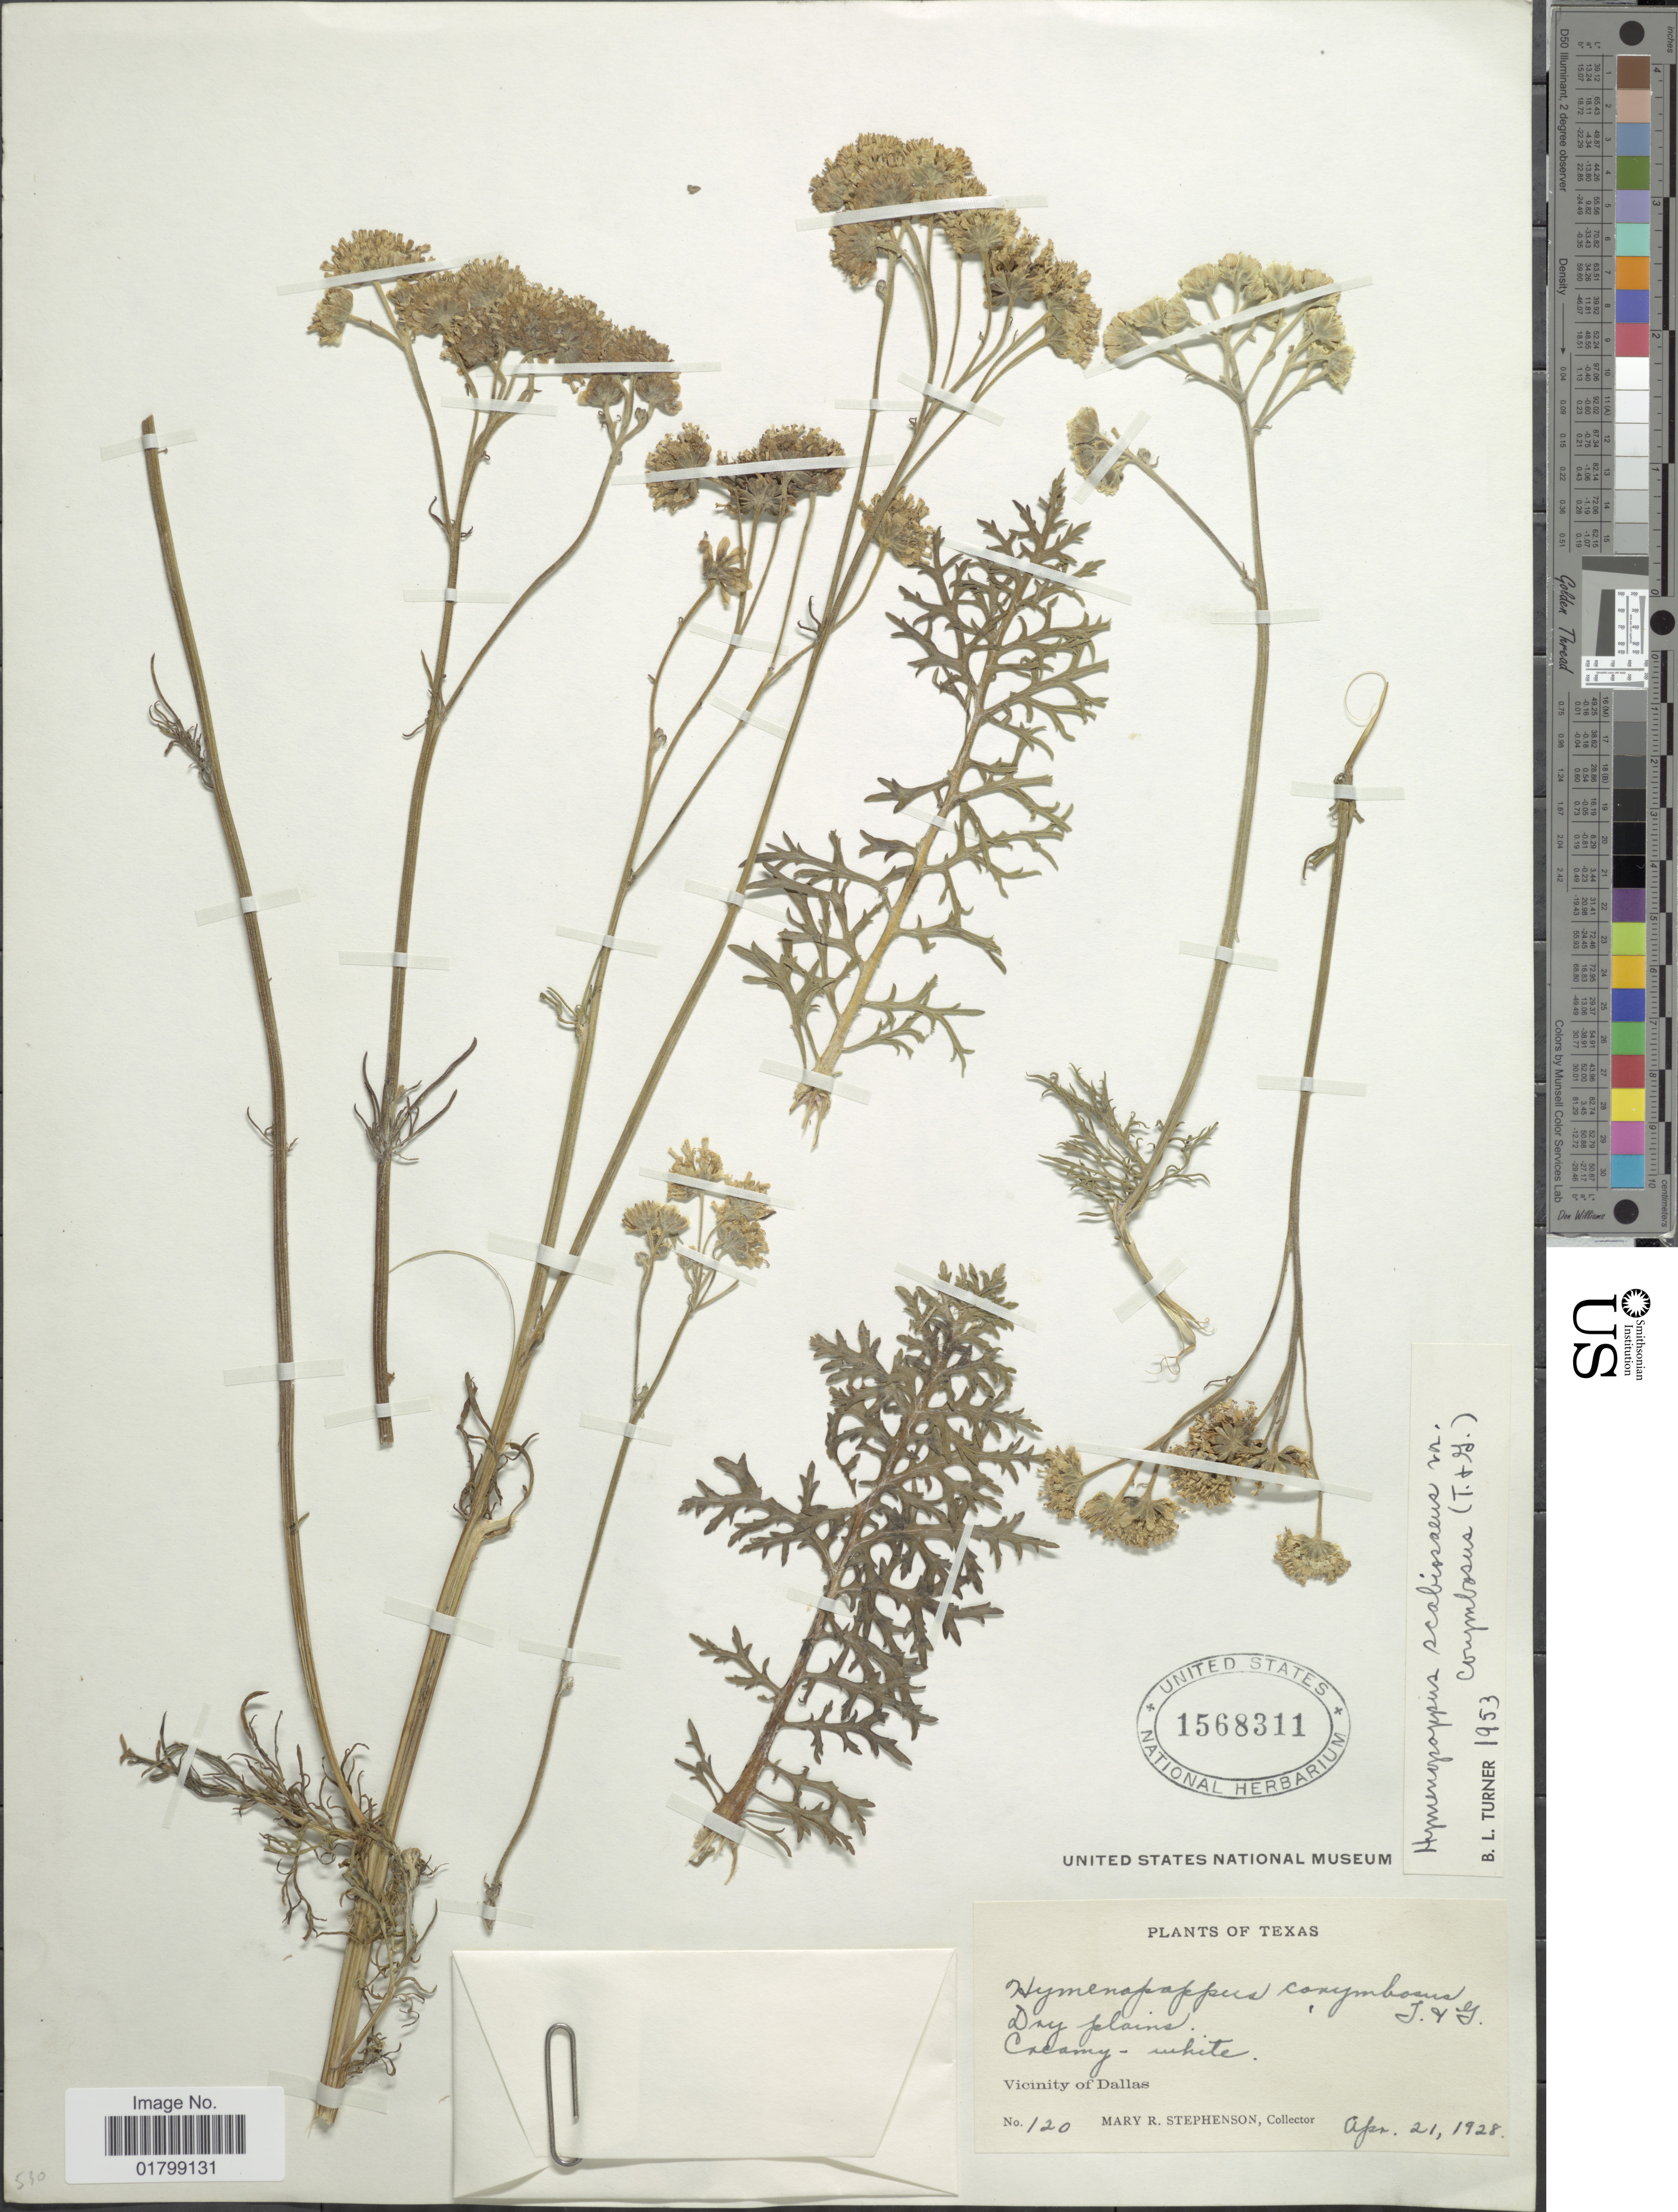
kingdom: Plantae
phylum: Tracheophyta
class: Magnoliopsida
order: Asterales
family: Asteraceae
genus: Hymenopappus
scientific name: Hymenopappus scabiosaeus var. corymbosus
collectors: M. Stephenson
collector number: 120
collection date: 1928-04-21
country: United States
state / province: Texas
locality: Vicinity of Dallas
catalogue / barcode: US 1568311